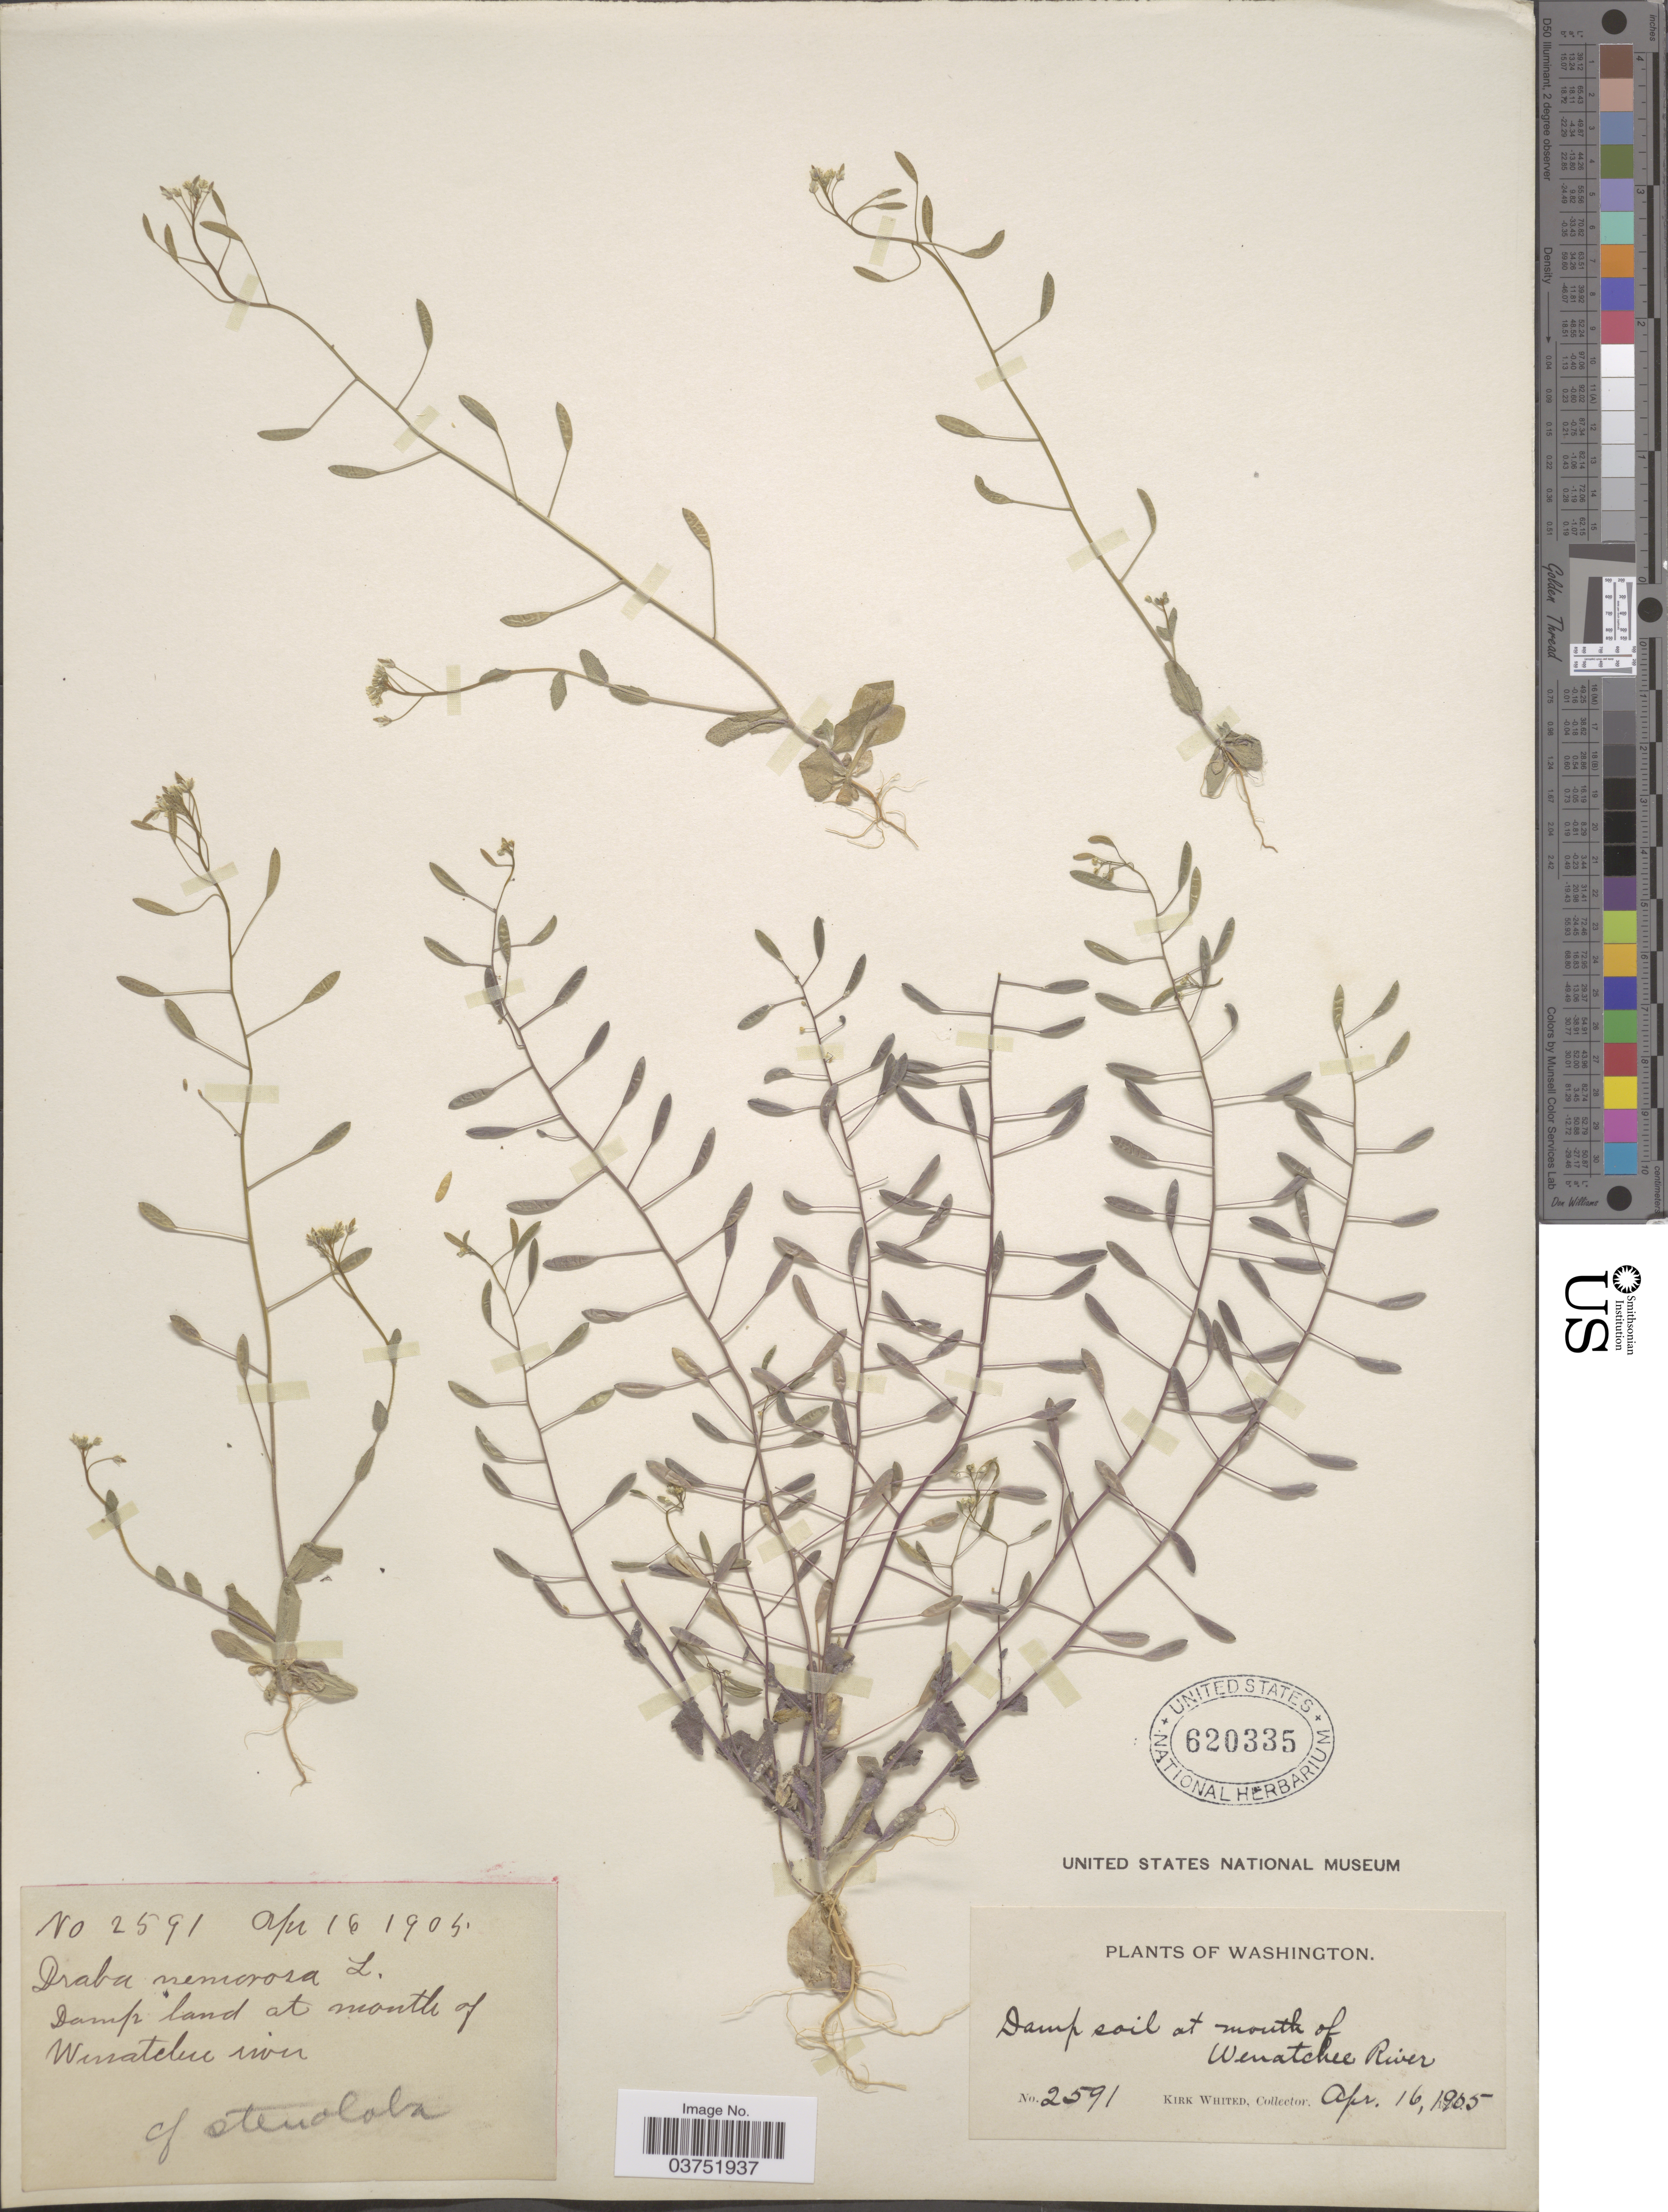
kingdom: Plantae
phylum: Tracheophyta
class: Magnoliopsida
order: Brassicales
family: Brassicaceae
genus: Draba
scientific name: Draba nemorosa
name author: L.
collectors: K. Whited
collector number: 2591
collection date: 1905-04-16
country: United States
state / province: Washington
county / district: Chelan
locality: Damp soil at mouth of Wenatchee River.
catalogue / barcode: US 620335